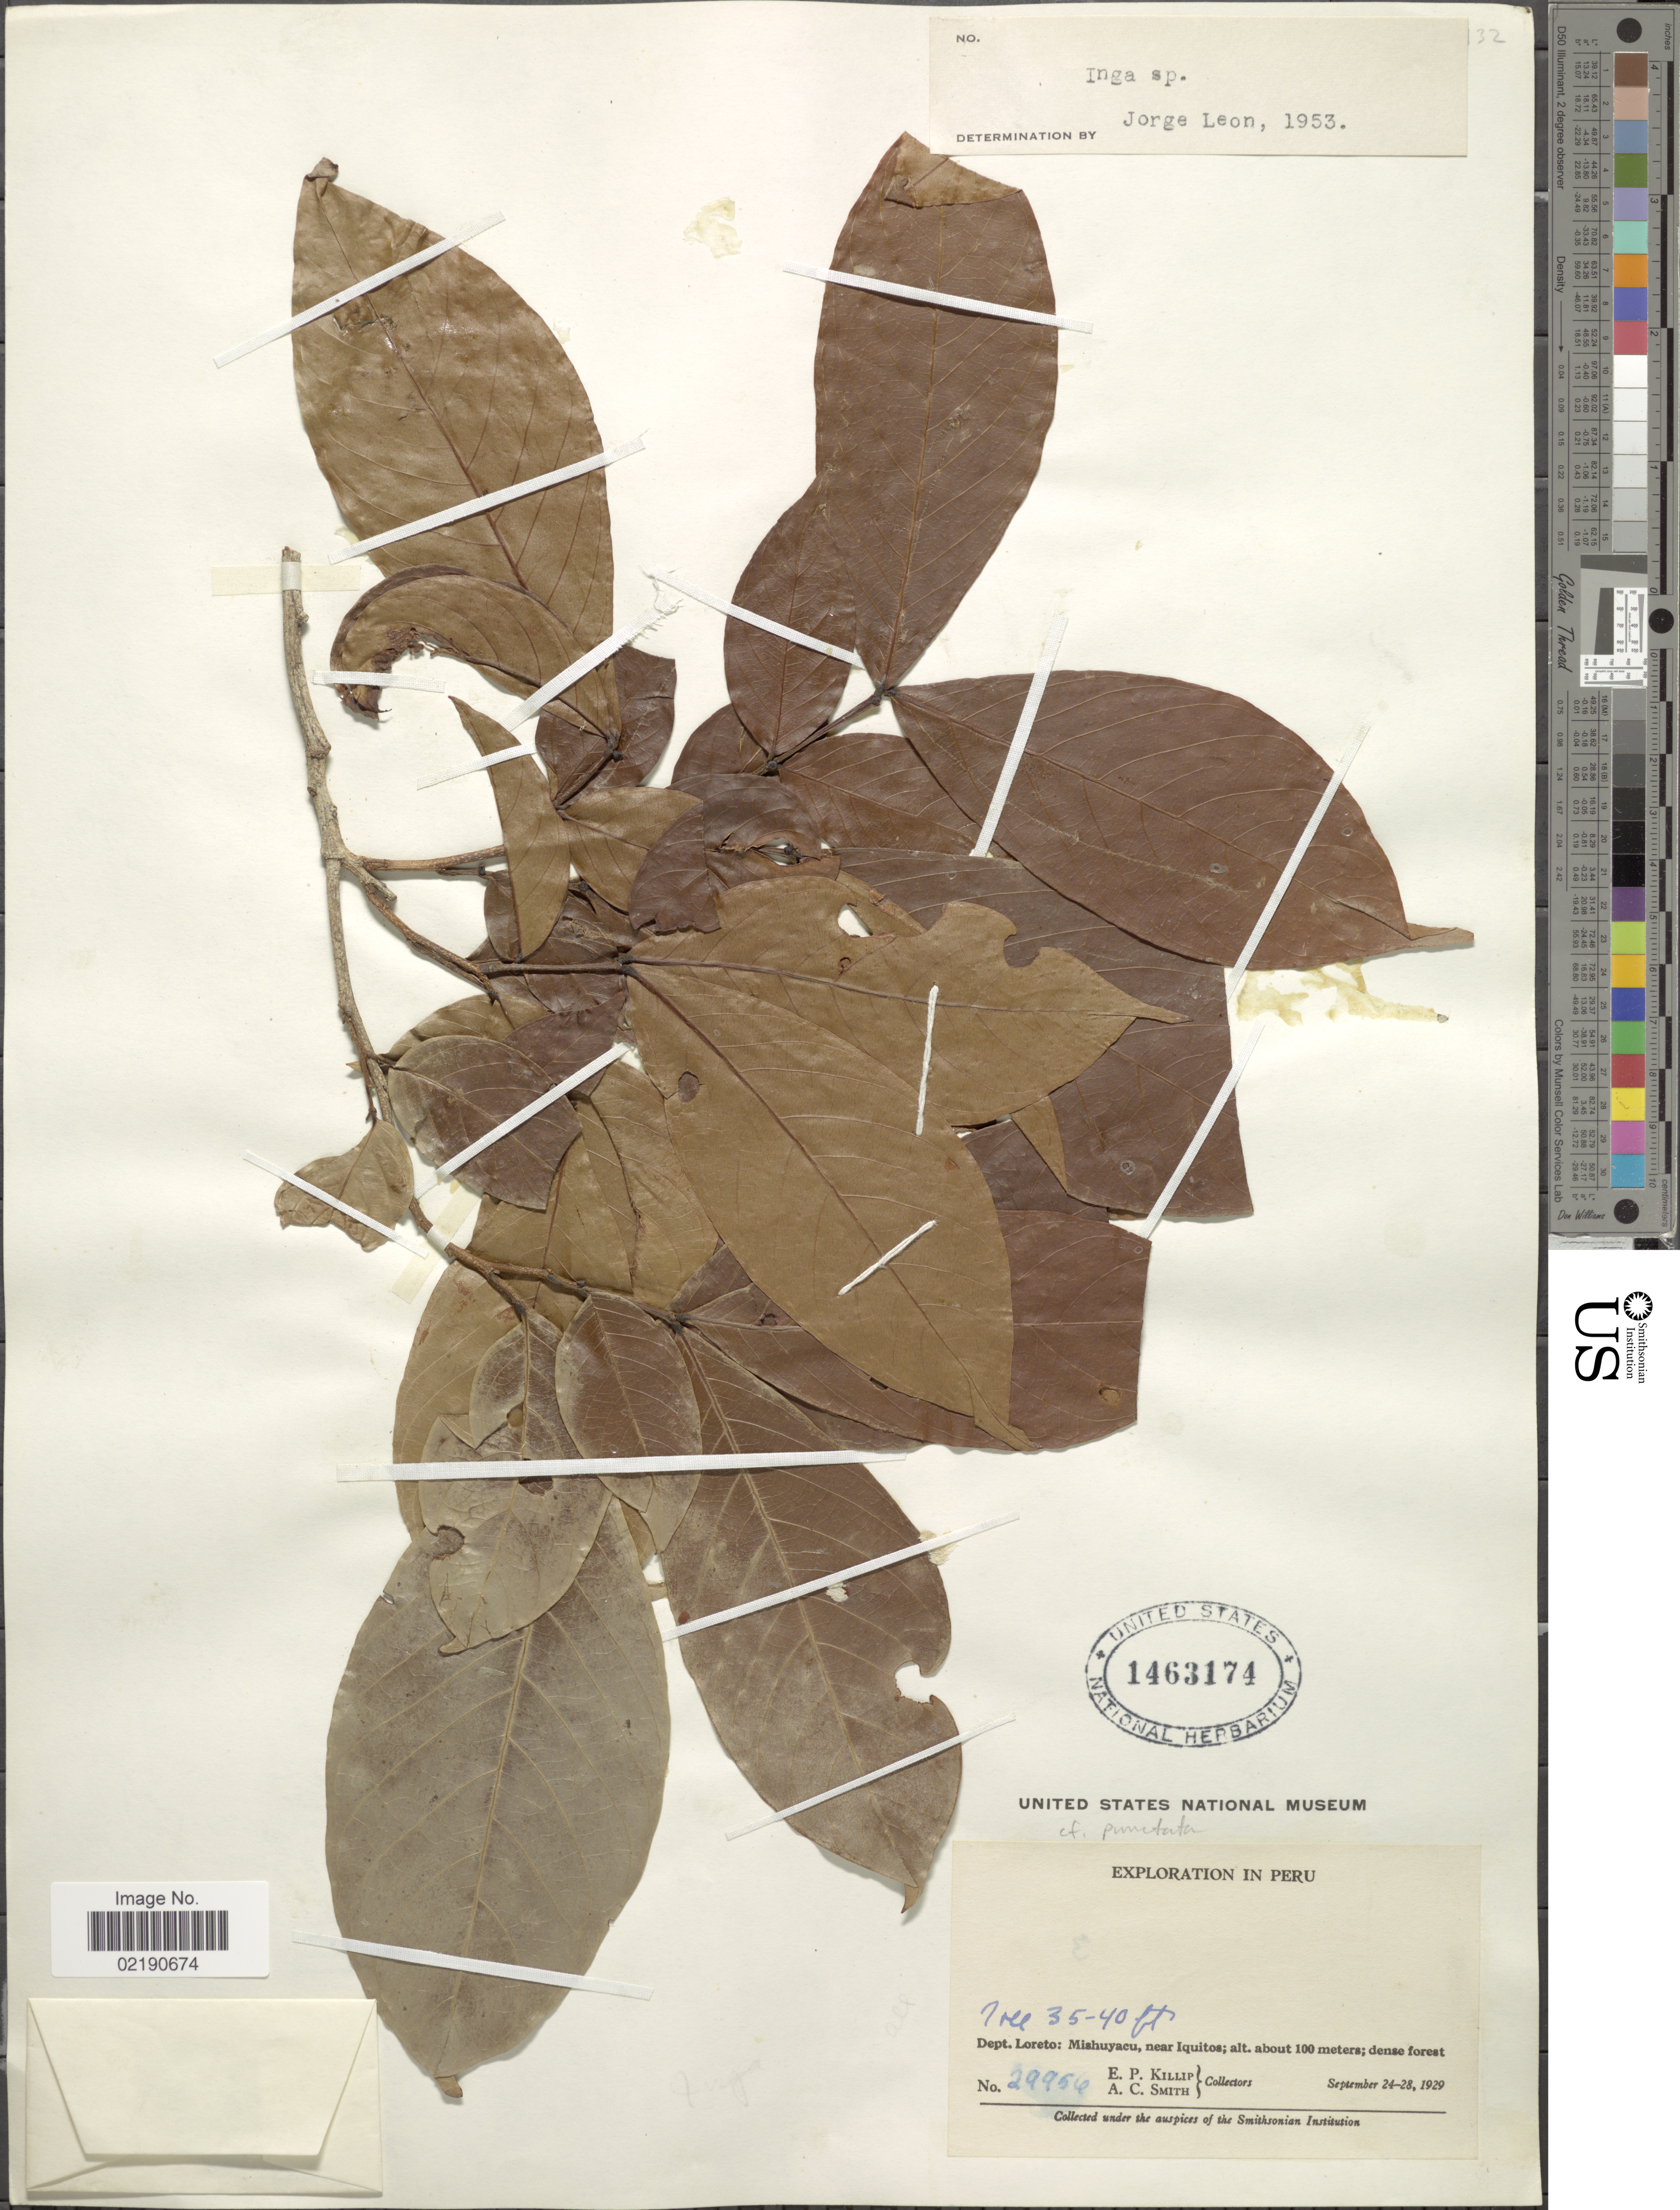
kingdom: Plantae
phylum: Tracheophyta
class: Magnoliopsida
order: Fabales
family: Fabaceae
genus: Inga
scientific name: Inga sp.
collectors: E. P. Killip & A. C. Smith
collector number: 29956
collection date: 1929-09-24/1929-09-28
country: Peru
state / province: Loreto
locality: Mishuyacu, near Iquitos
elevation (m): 100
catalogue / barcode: US 1463174